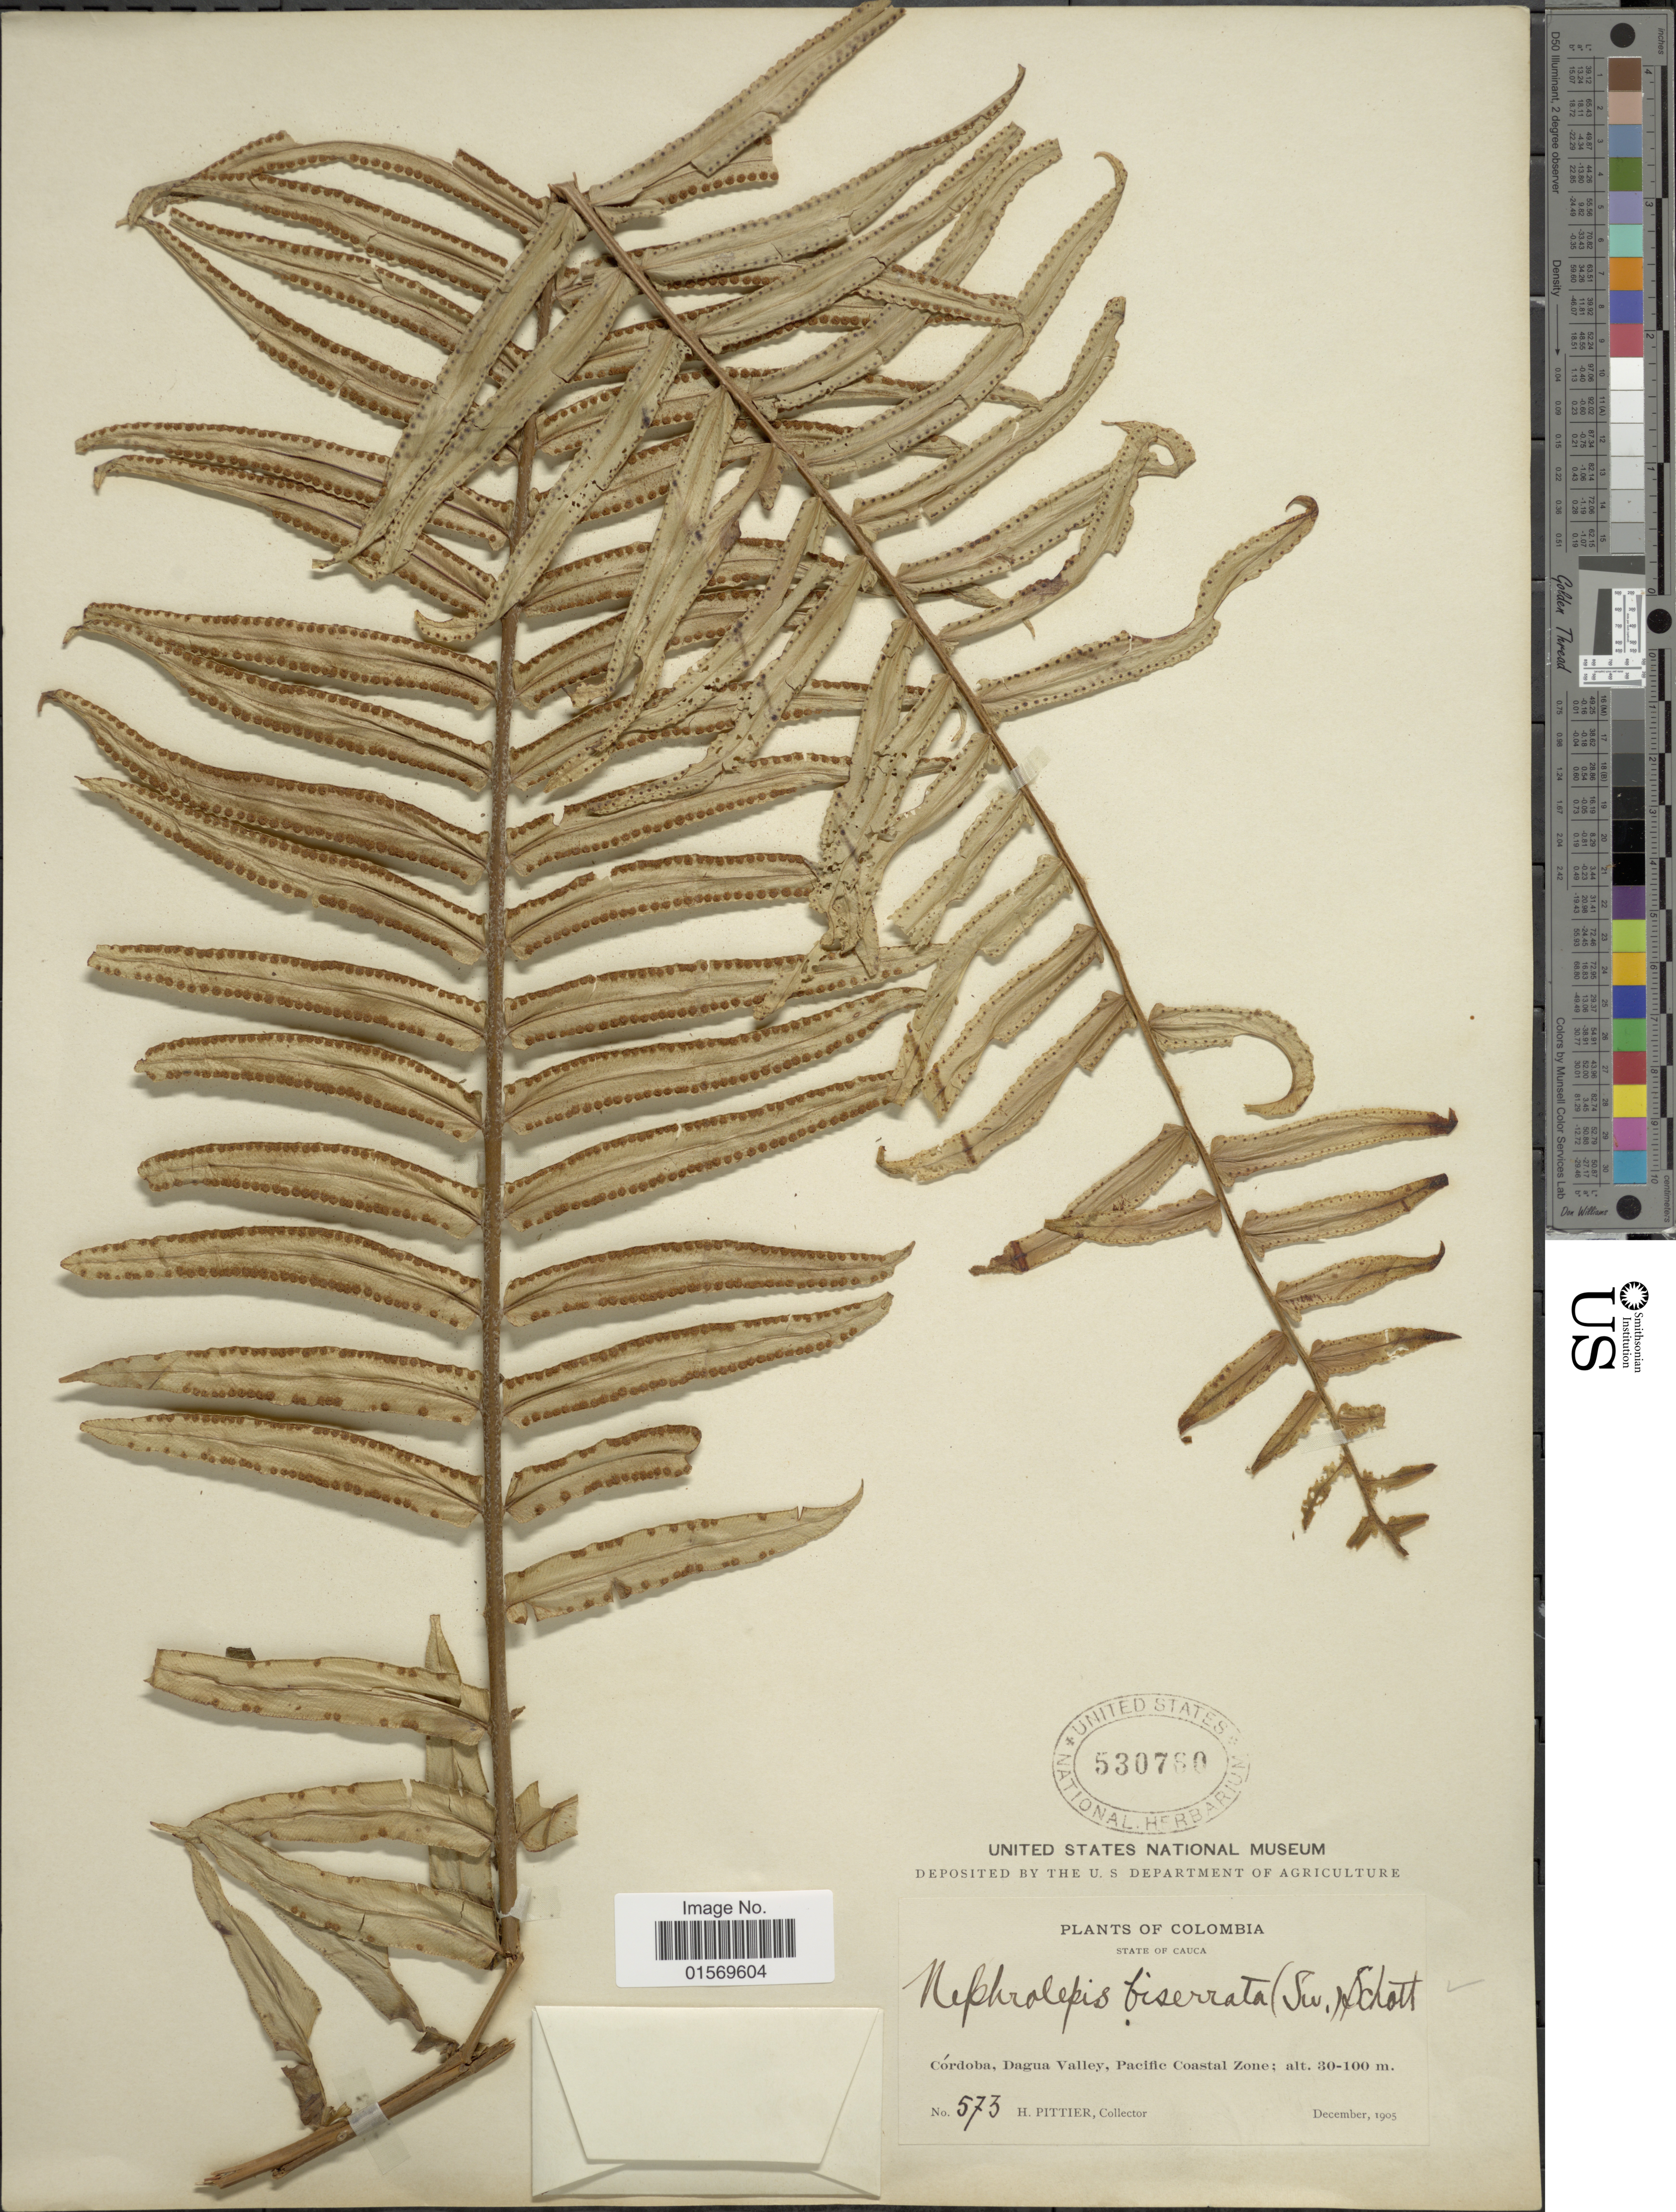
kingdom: Plantae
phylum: Tracheophyta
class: Polypodiopsida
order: Polypodiales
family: Nephrolepidaceae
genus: Nephrolepis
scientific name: Nephrolepis biserrata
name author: (Sw.) Schott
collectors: H. F. Pittier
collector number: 573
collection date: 1905-12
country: Colombia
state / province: Córdoba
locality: Córdoba, Dagua Valley, Pacific Coastal Zone. State of Cauca.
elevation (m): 30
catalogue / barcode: US 530760